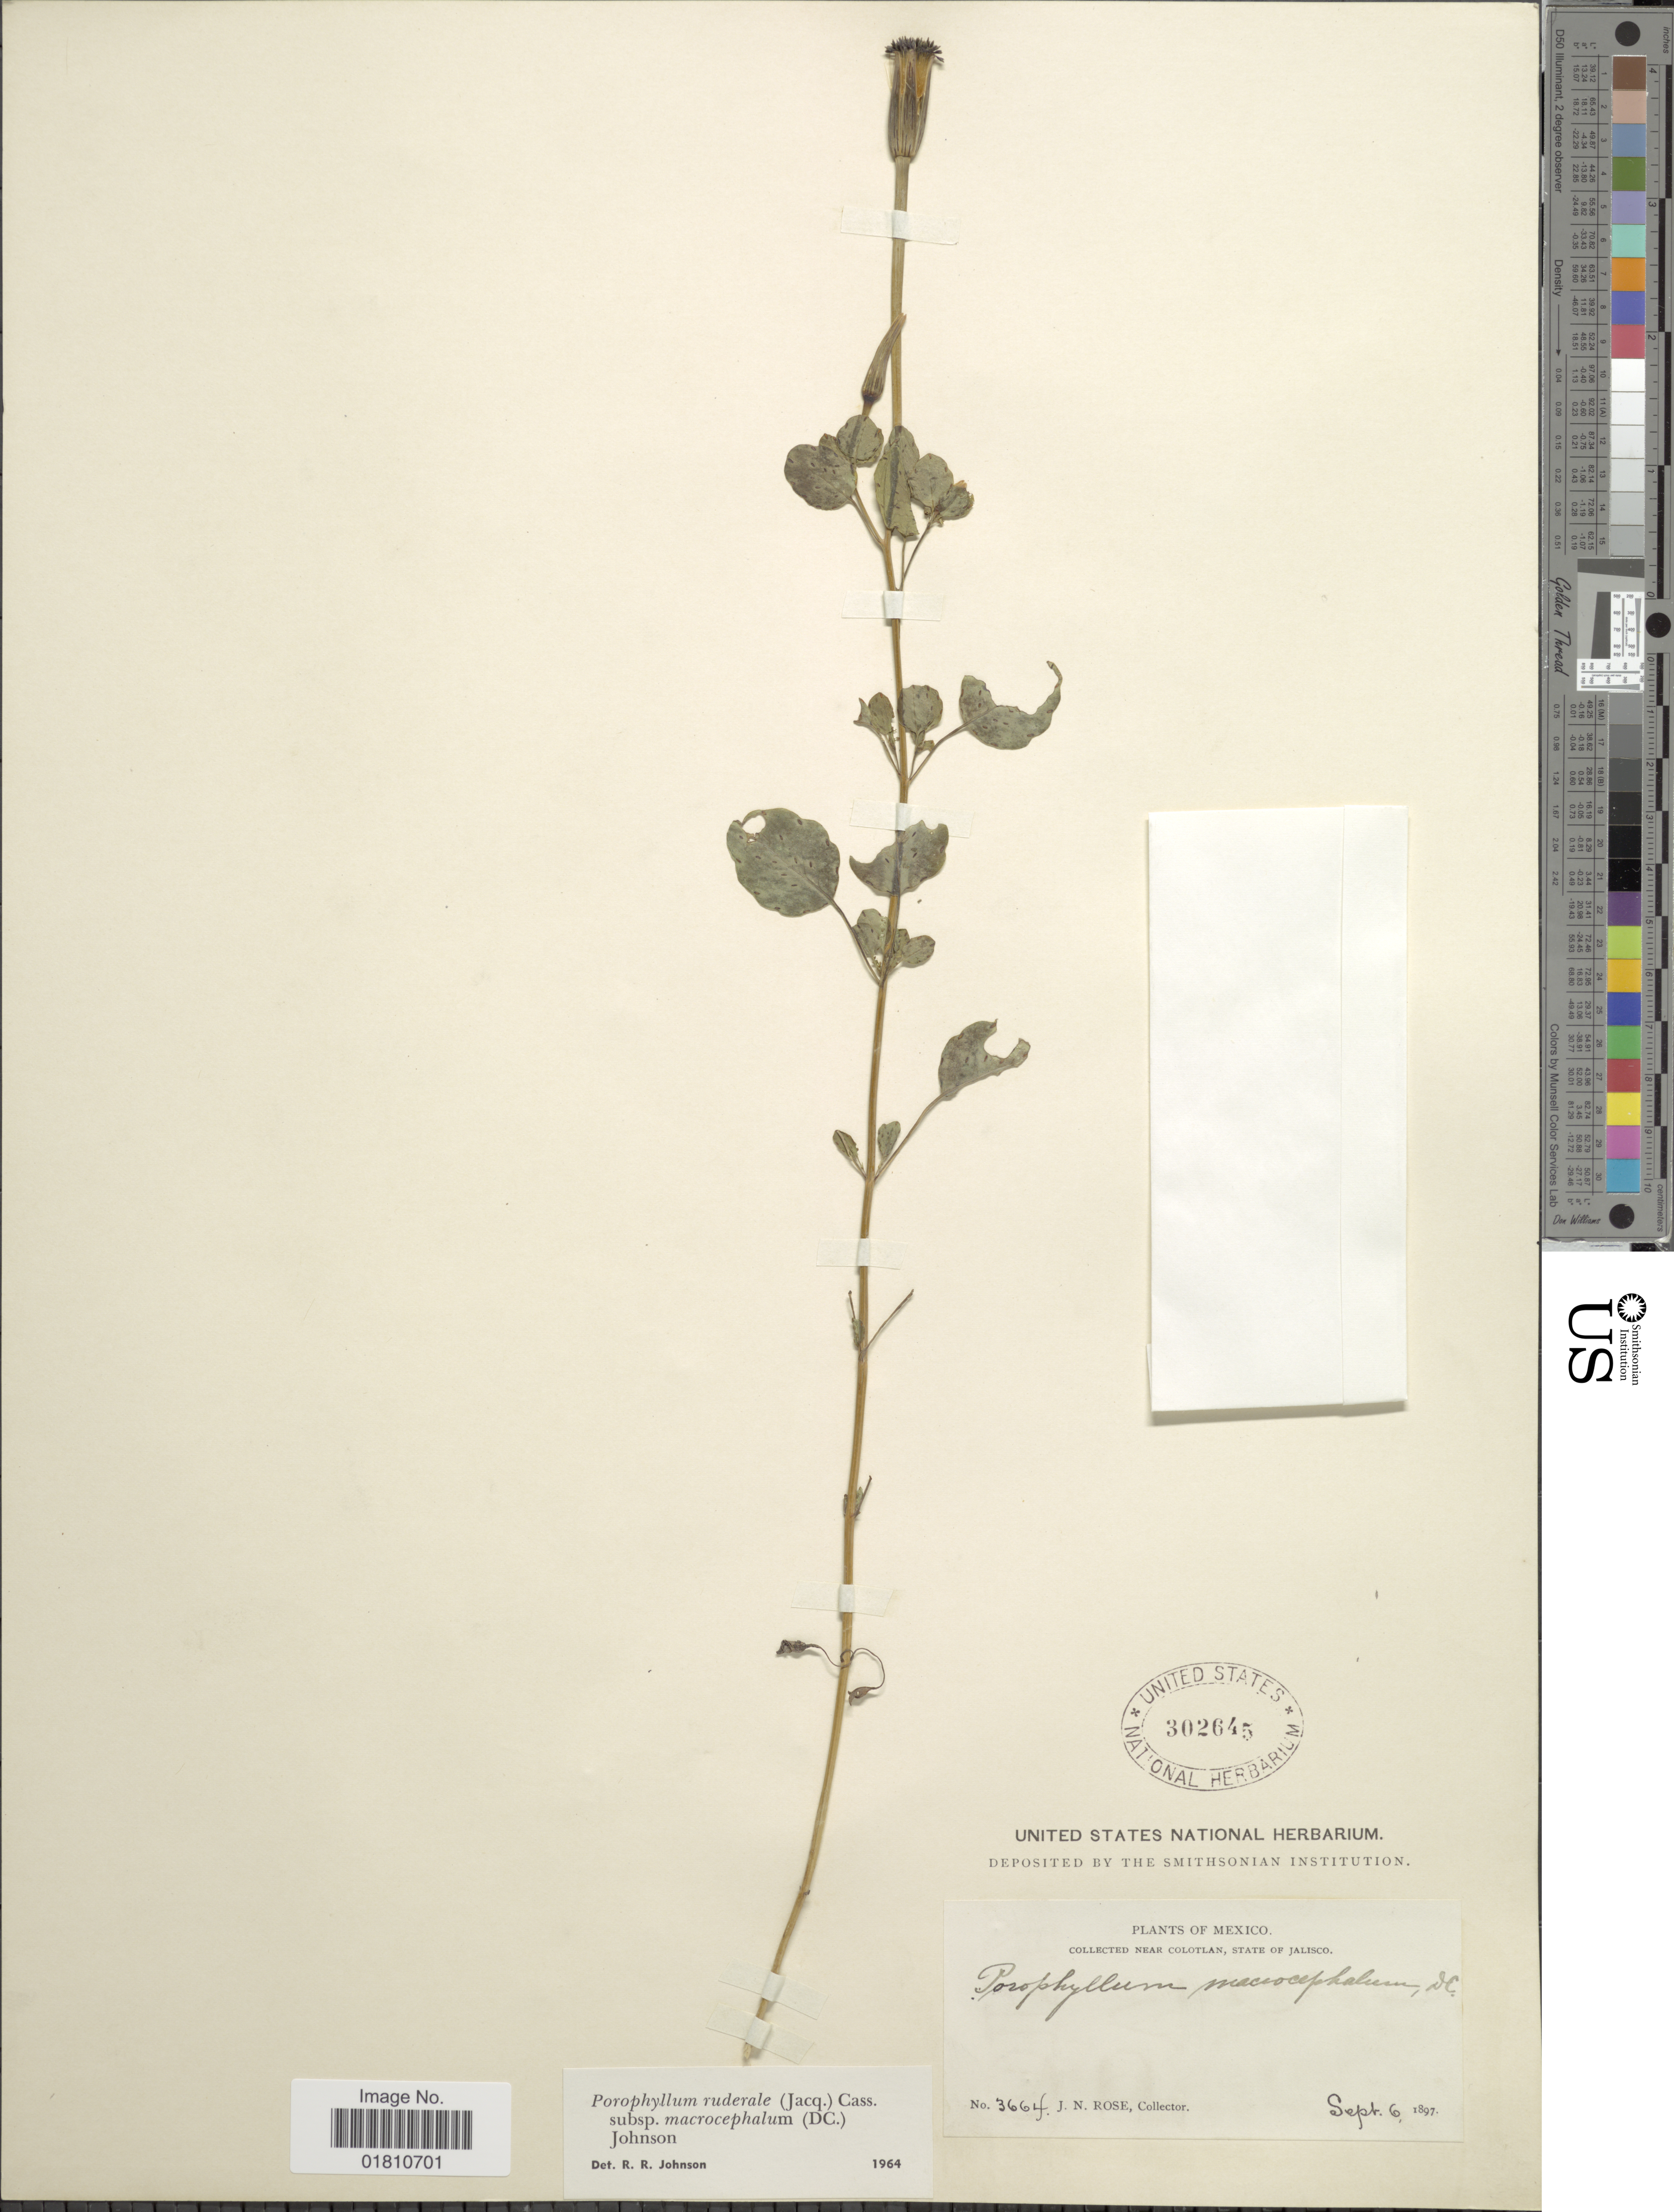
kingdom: Plantae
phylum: Tracheophyta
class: Magnoliopsida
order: Asterales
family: Asteraceae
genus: Porophyllum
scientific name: Porophyllum ruderale subsp. macrocephalum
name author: (DC.) R.R. Johnson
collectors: J. N. Rose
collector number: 3664*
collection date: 1897-09-06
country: Mexico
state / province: Jalisco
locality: Near Colotlan.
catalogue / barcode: US 302645